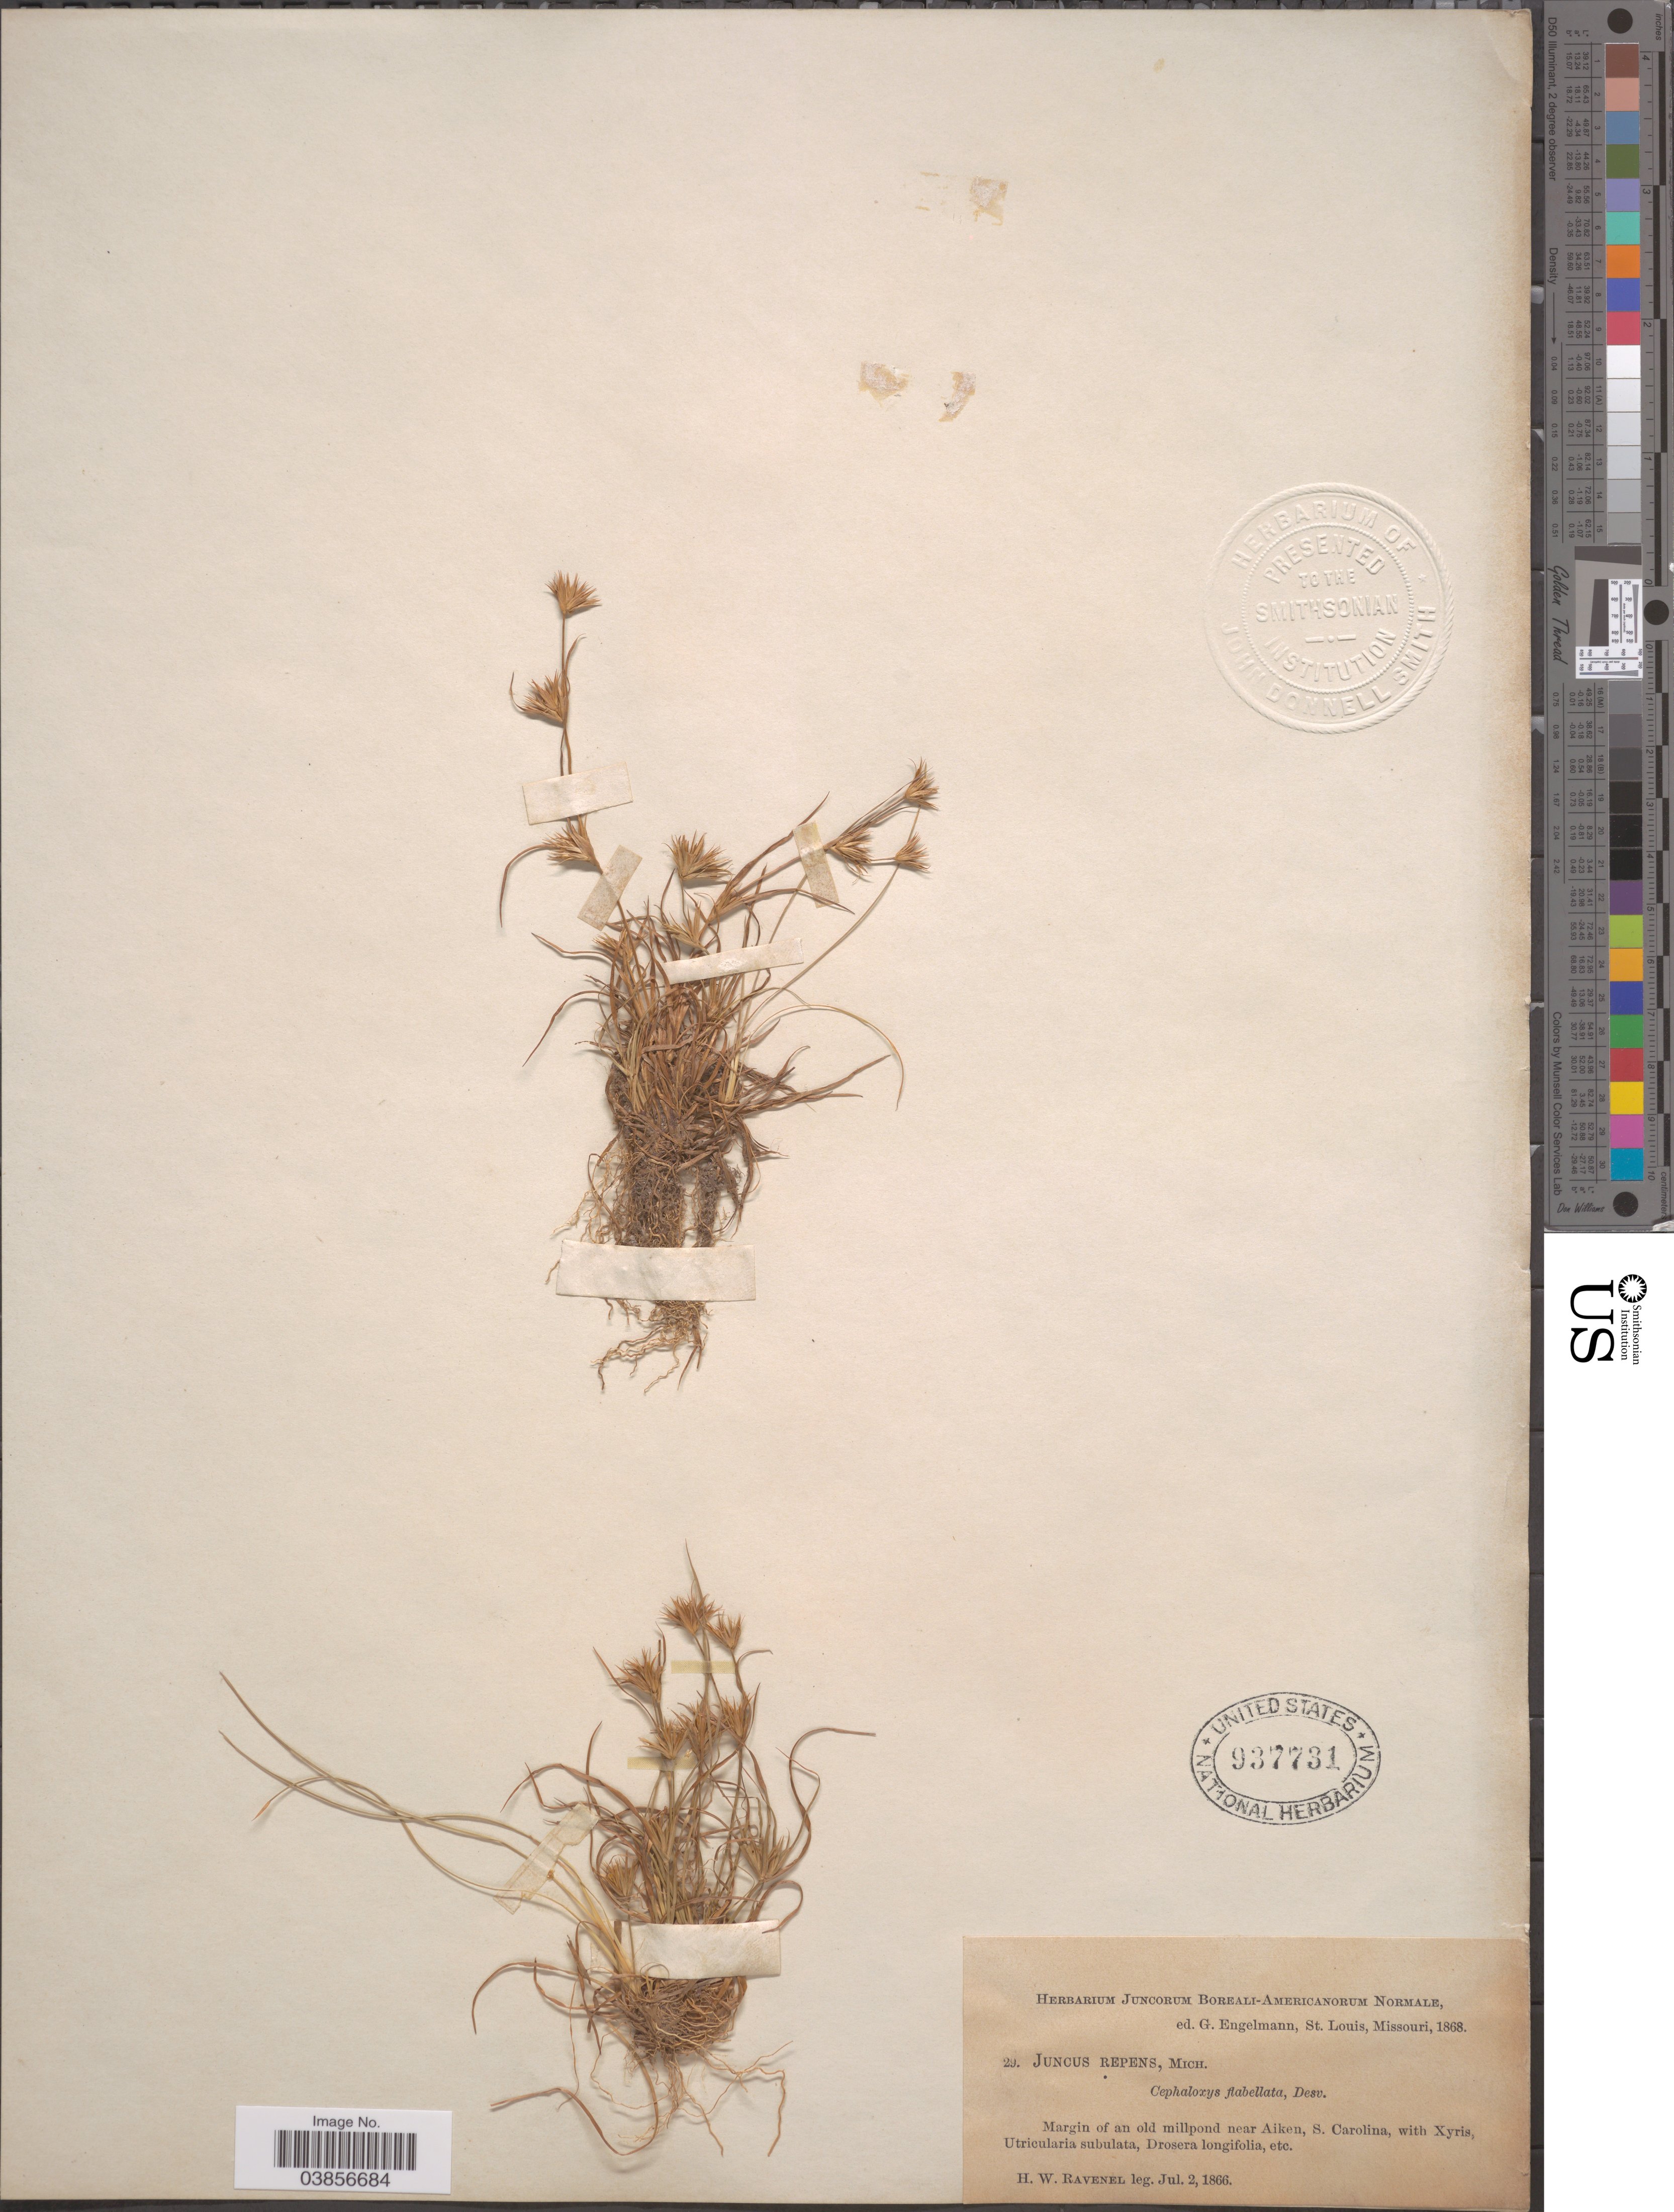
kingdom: Plantae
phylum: Tracheophyta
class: Liliopsida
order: Poales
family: Juncaceae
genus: Juncus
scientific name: Juncus repens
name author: Michx.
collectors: H. Ravenel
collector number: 29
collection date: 1866-07-02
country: United States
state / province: South Carolina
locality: Margin of an old millpond near Aiken.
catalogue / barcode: US 937731